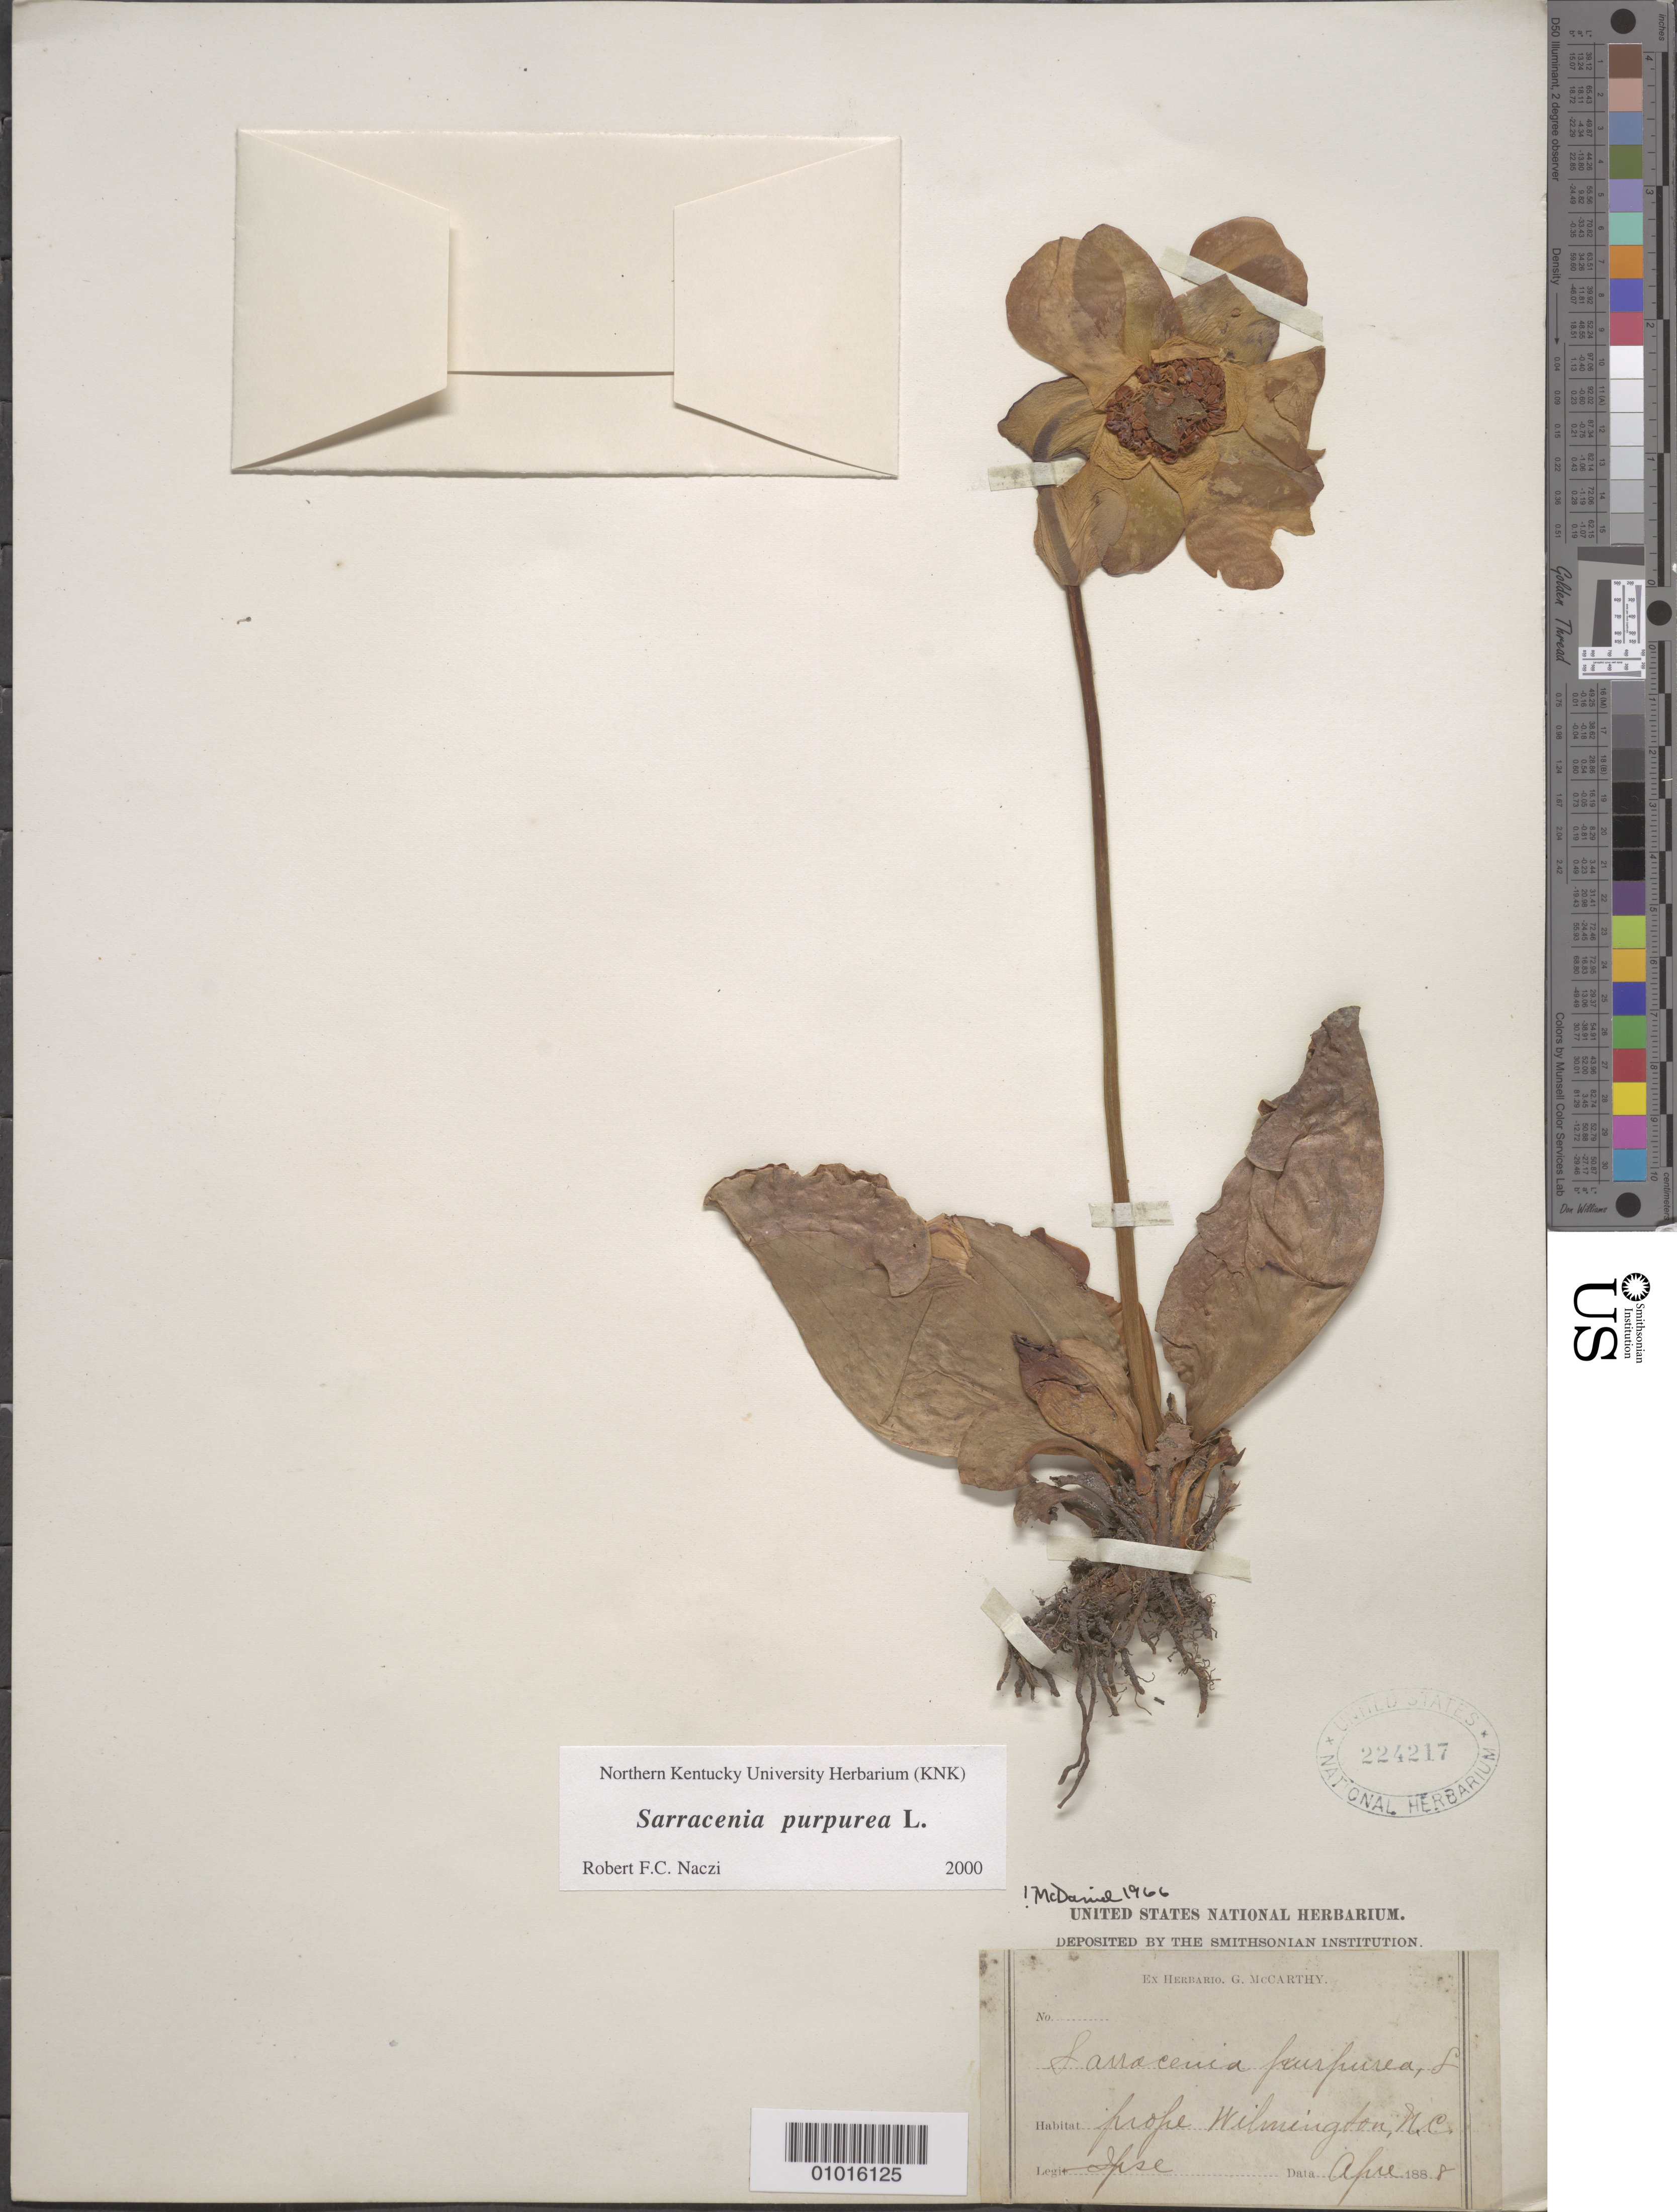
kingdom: Plantae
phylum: Tracheophyta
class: Magnoliopsida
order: Ericales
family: Sarraceniaceae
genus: Sarracenia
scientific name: Sarracenia purpurea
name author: L.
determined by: Naczi, R. F. C.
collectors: ex. herb. G. McCarthy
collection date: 1888-04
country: United States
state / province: North Carolina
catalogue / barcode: US 224217